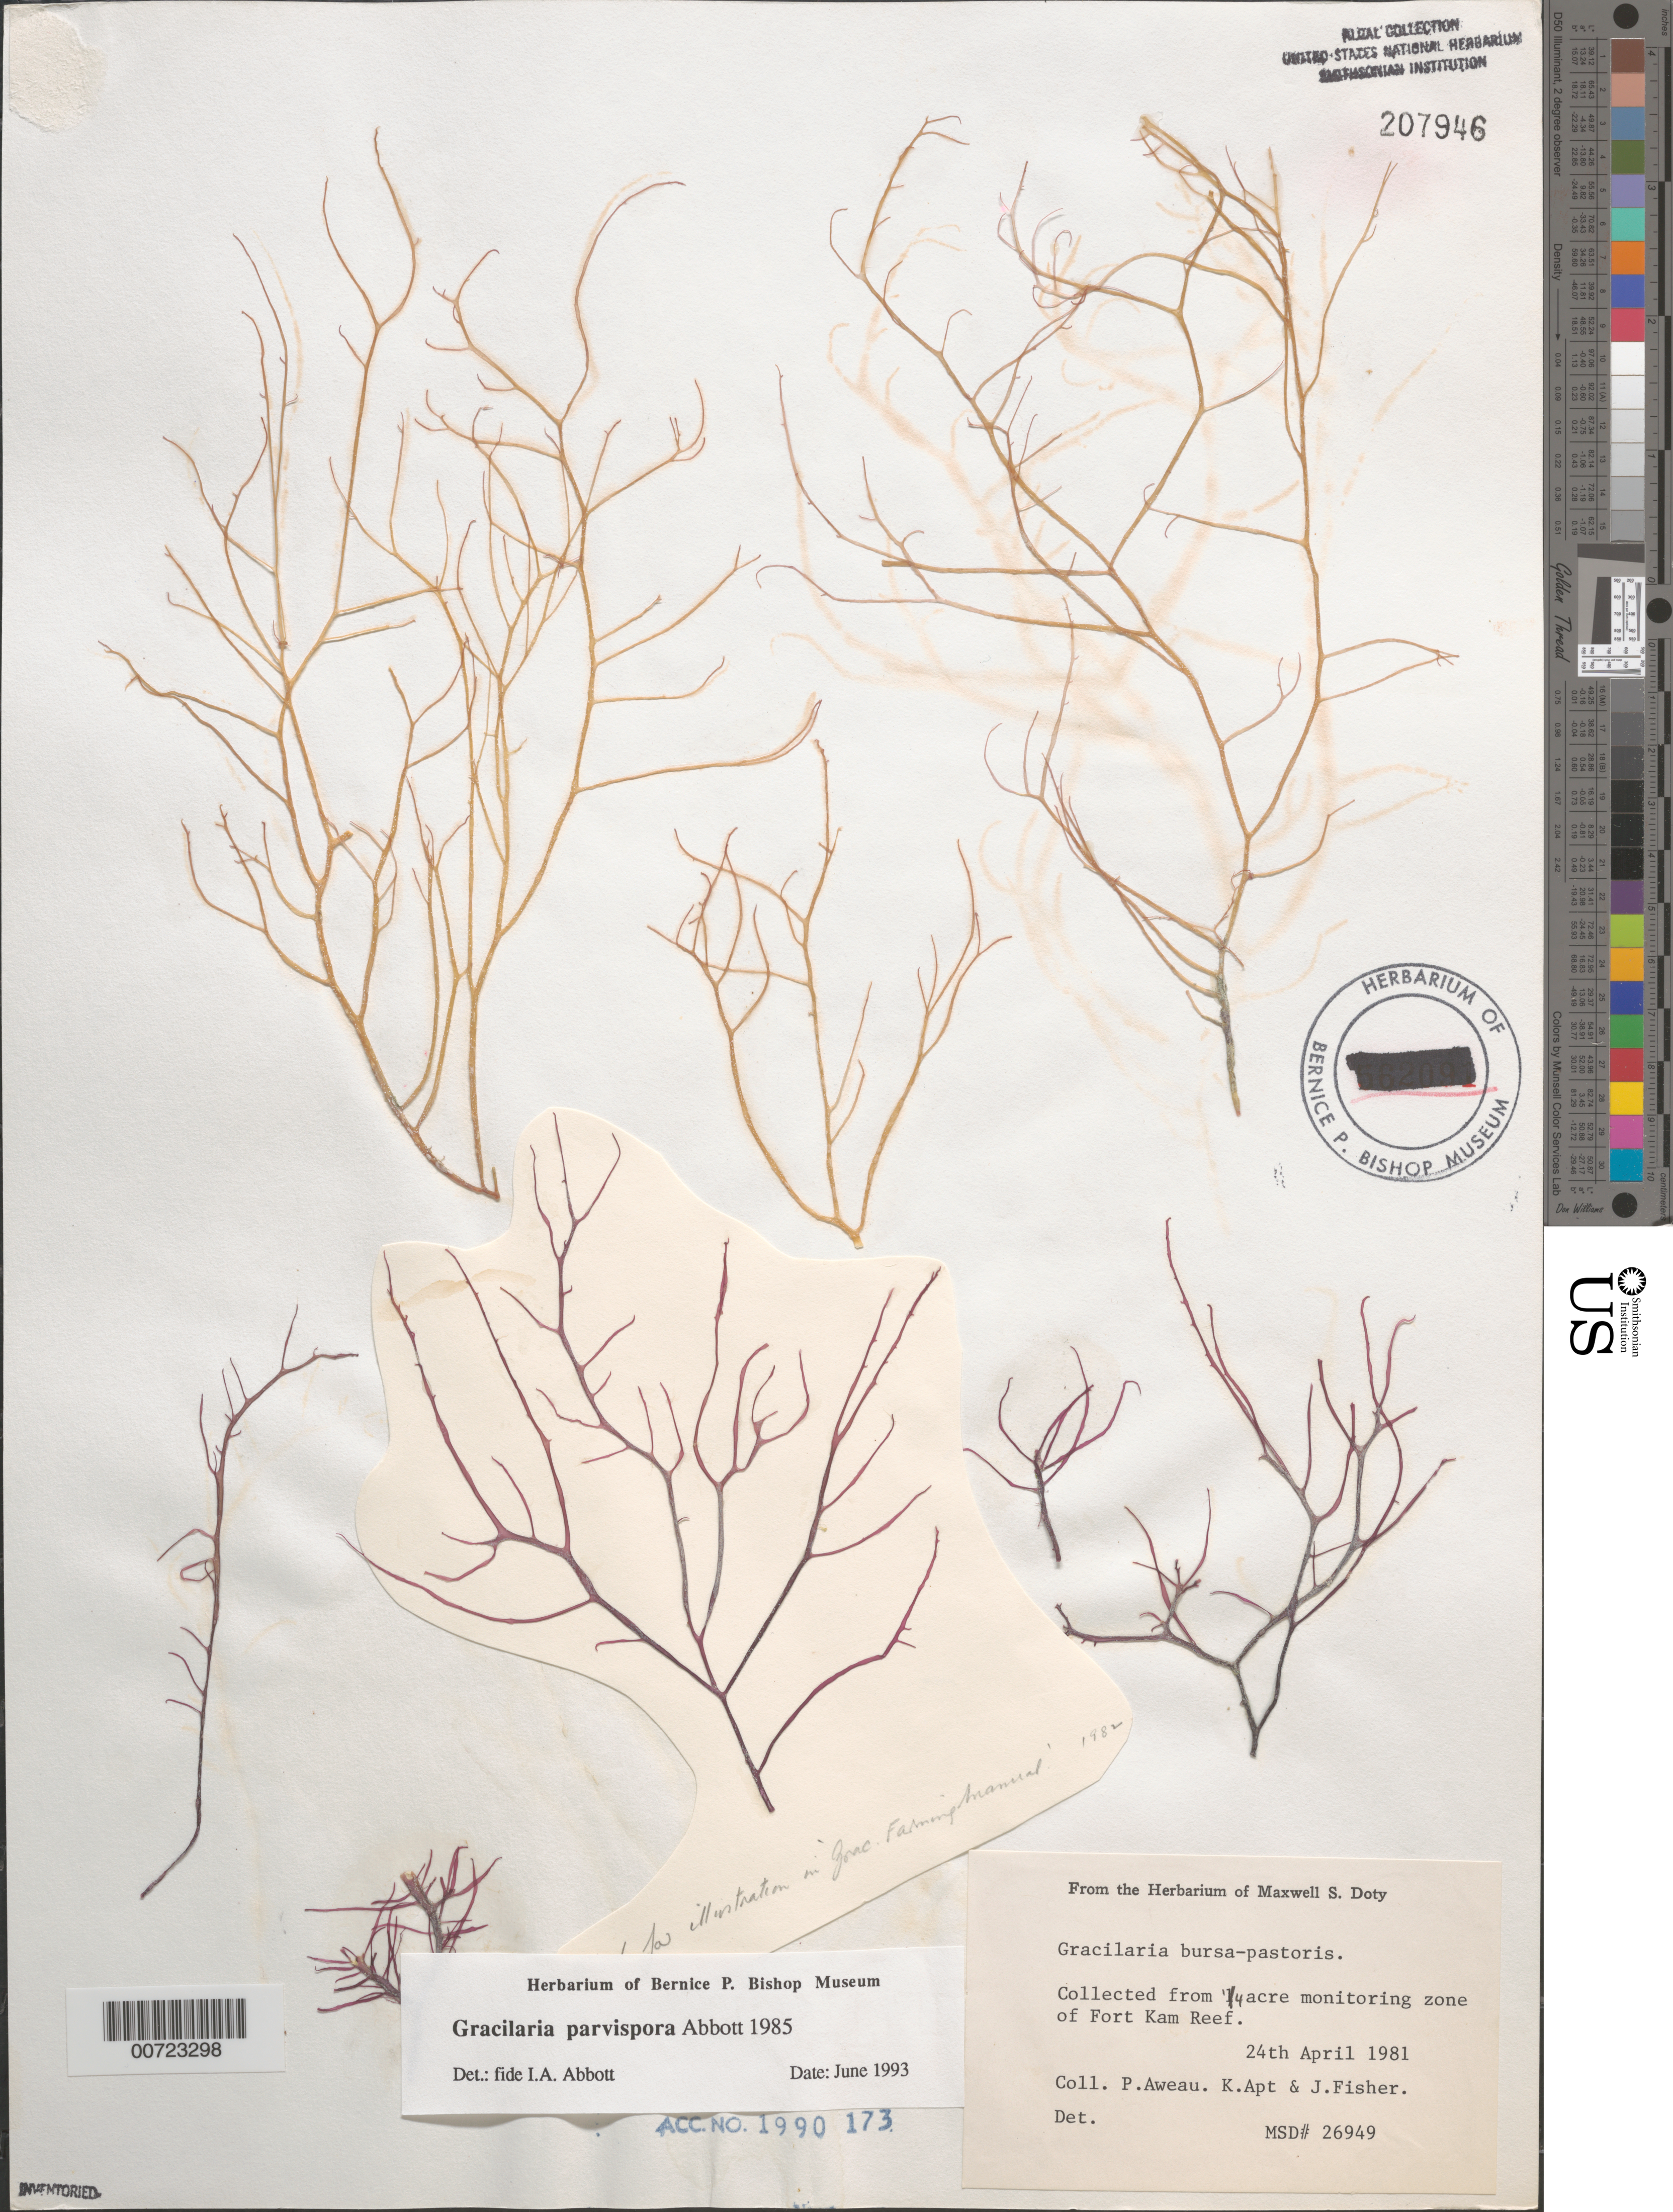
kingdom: Plantae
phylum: Rhodophyta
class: Florideophyceae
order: Gracilariales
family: Gracilariaceae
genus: Gracilaria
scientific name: Gracilaria parvispora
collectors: P. Aweau, K. E. Apt & J. Fisher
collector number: MSD 26949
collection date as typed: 24 Apr 1981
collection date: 1981-04-24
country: United States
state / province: Hawaii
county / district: Honolulu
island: Oahu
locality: Fort Kam Reef, 1/4 acre monitoring area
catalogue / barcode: US 207946